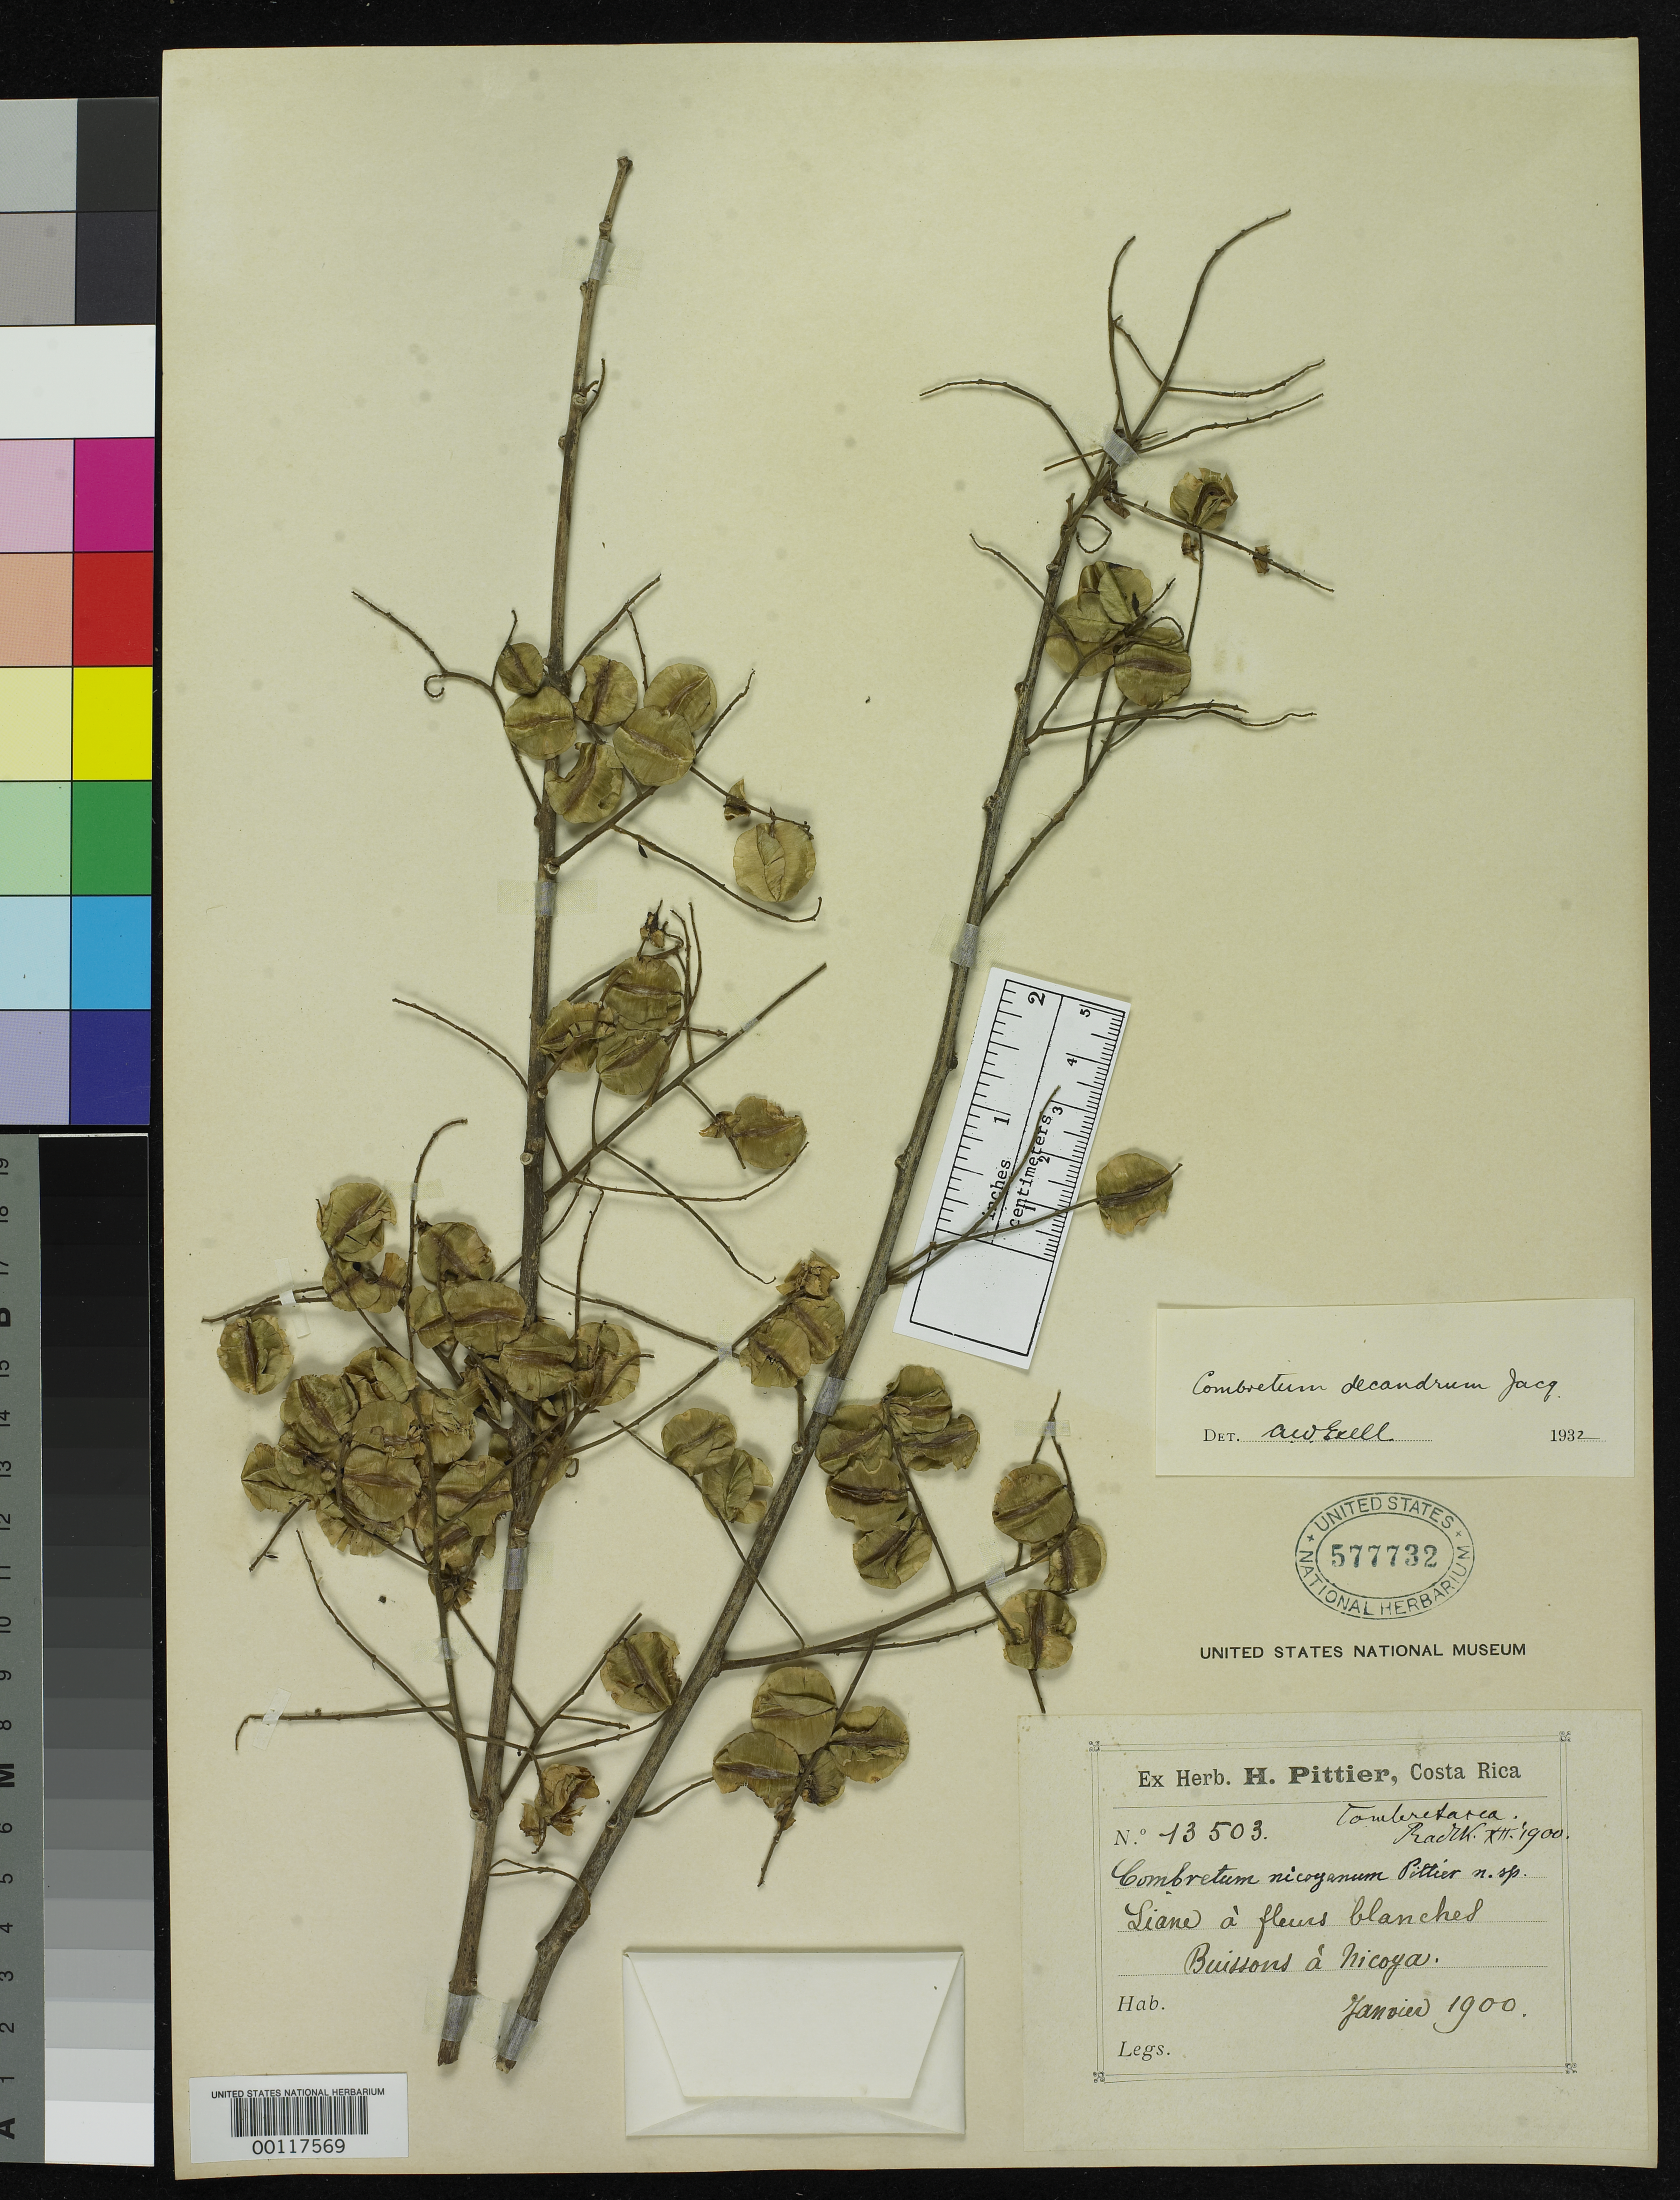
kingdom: Plantae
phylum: Tracheophyta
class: Magnoliopsida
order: Myrtales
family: Combretaceae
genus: Combretum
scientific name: Combretum nicoyanum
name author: Pittier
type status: Isotype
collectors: A. Tonduz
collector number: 13503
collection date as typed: Jan 1900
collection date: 1900-01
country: Costa Rica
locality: Buissons a Nicoya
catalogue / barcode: US 577732